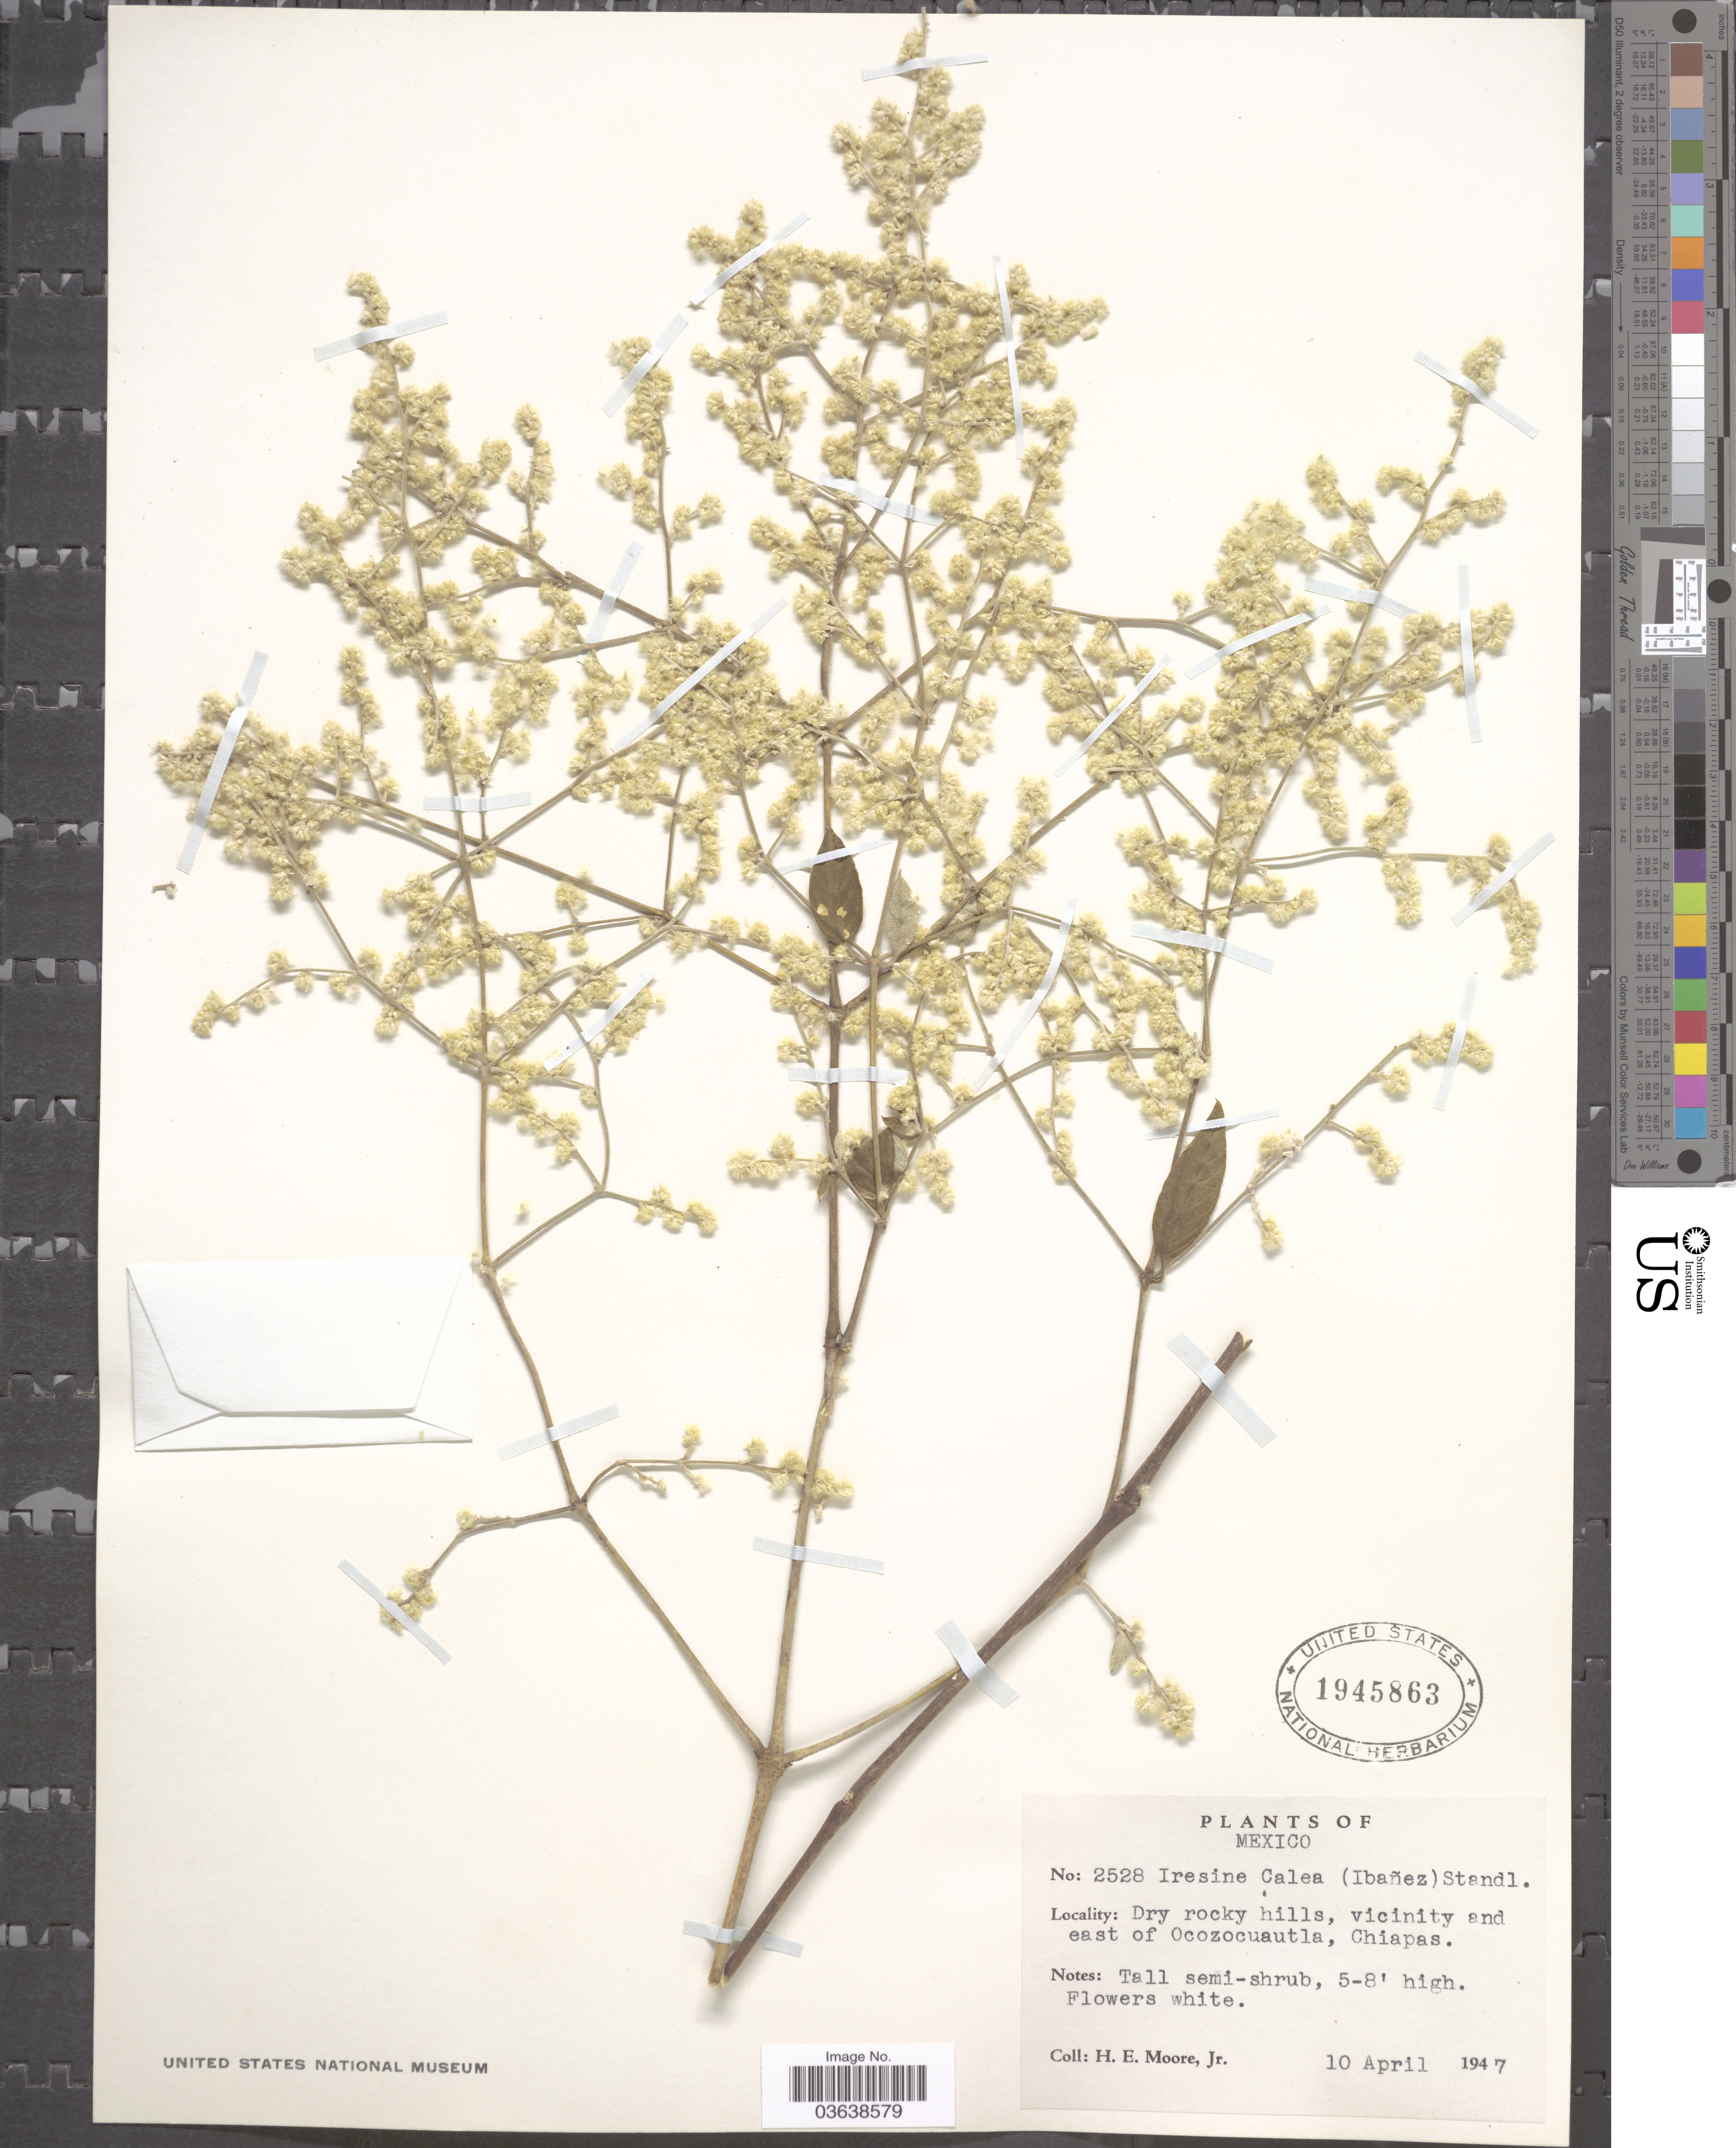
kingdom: Plantae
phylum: Tracheophyta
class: Magnoliopsida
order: Caryophyllales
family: Amaranthaceae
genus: Iresine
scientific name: Iresine calea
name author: (Ibáñez) Standl.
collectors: H. Moore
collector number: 2528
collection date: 1947-04-10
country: Mexico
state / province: Chiapas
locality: Vicinity and east of Ocozocuautla.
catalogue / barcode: US 1945863